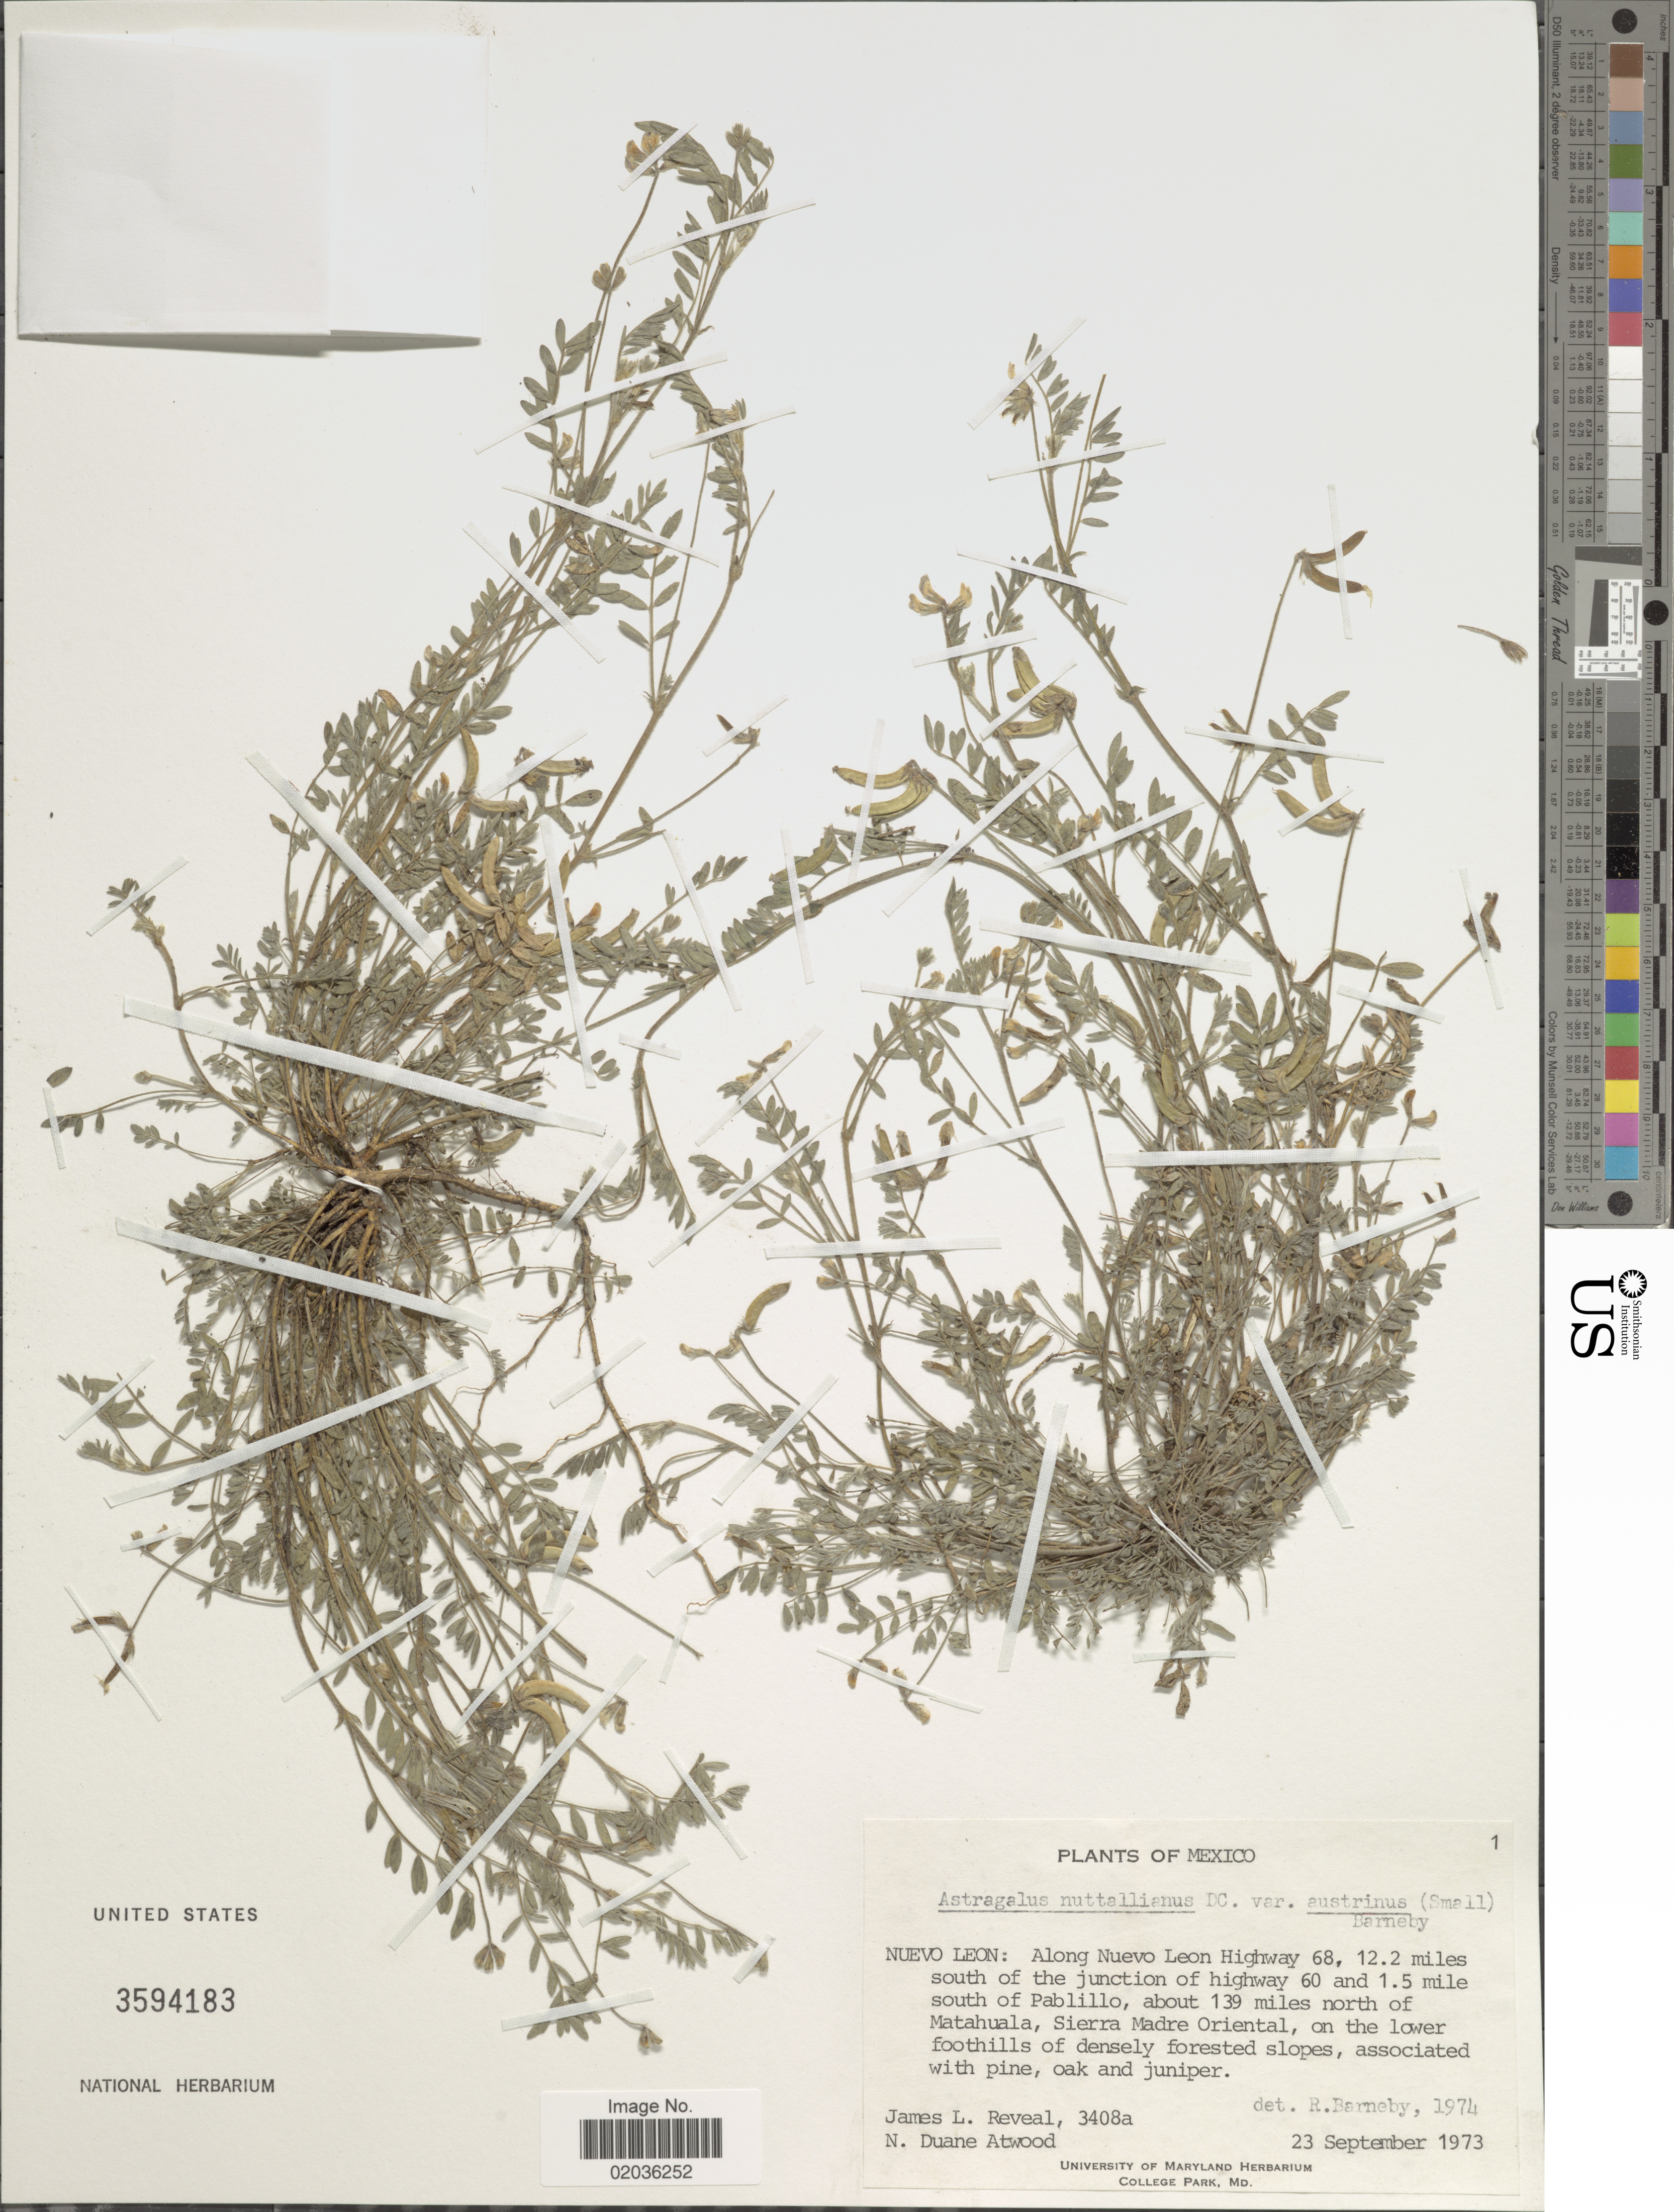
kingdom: Plantae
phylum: Tracheophyta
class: Magnoliopsida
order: Fabales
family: Fabaceae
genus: Astragalus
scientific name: Astragalus nuttallianus var. austrinus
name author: DC.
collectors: J. L. Reveal & N. Atwood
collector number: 3408a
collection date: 1973-09-23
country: Mexico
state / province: Nuevo León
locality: Along Nuevo Leon Highway 68, 12.2 miles south of the junction of highway 60 and 1.5 mile south of Pablillo, about 139 miles north of Matahuala, Sierra Madre Oriental, on the lower foothills of densely forested slopes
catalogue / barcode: US 3594183